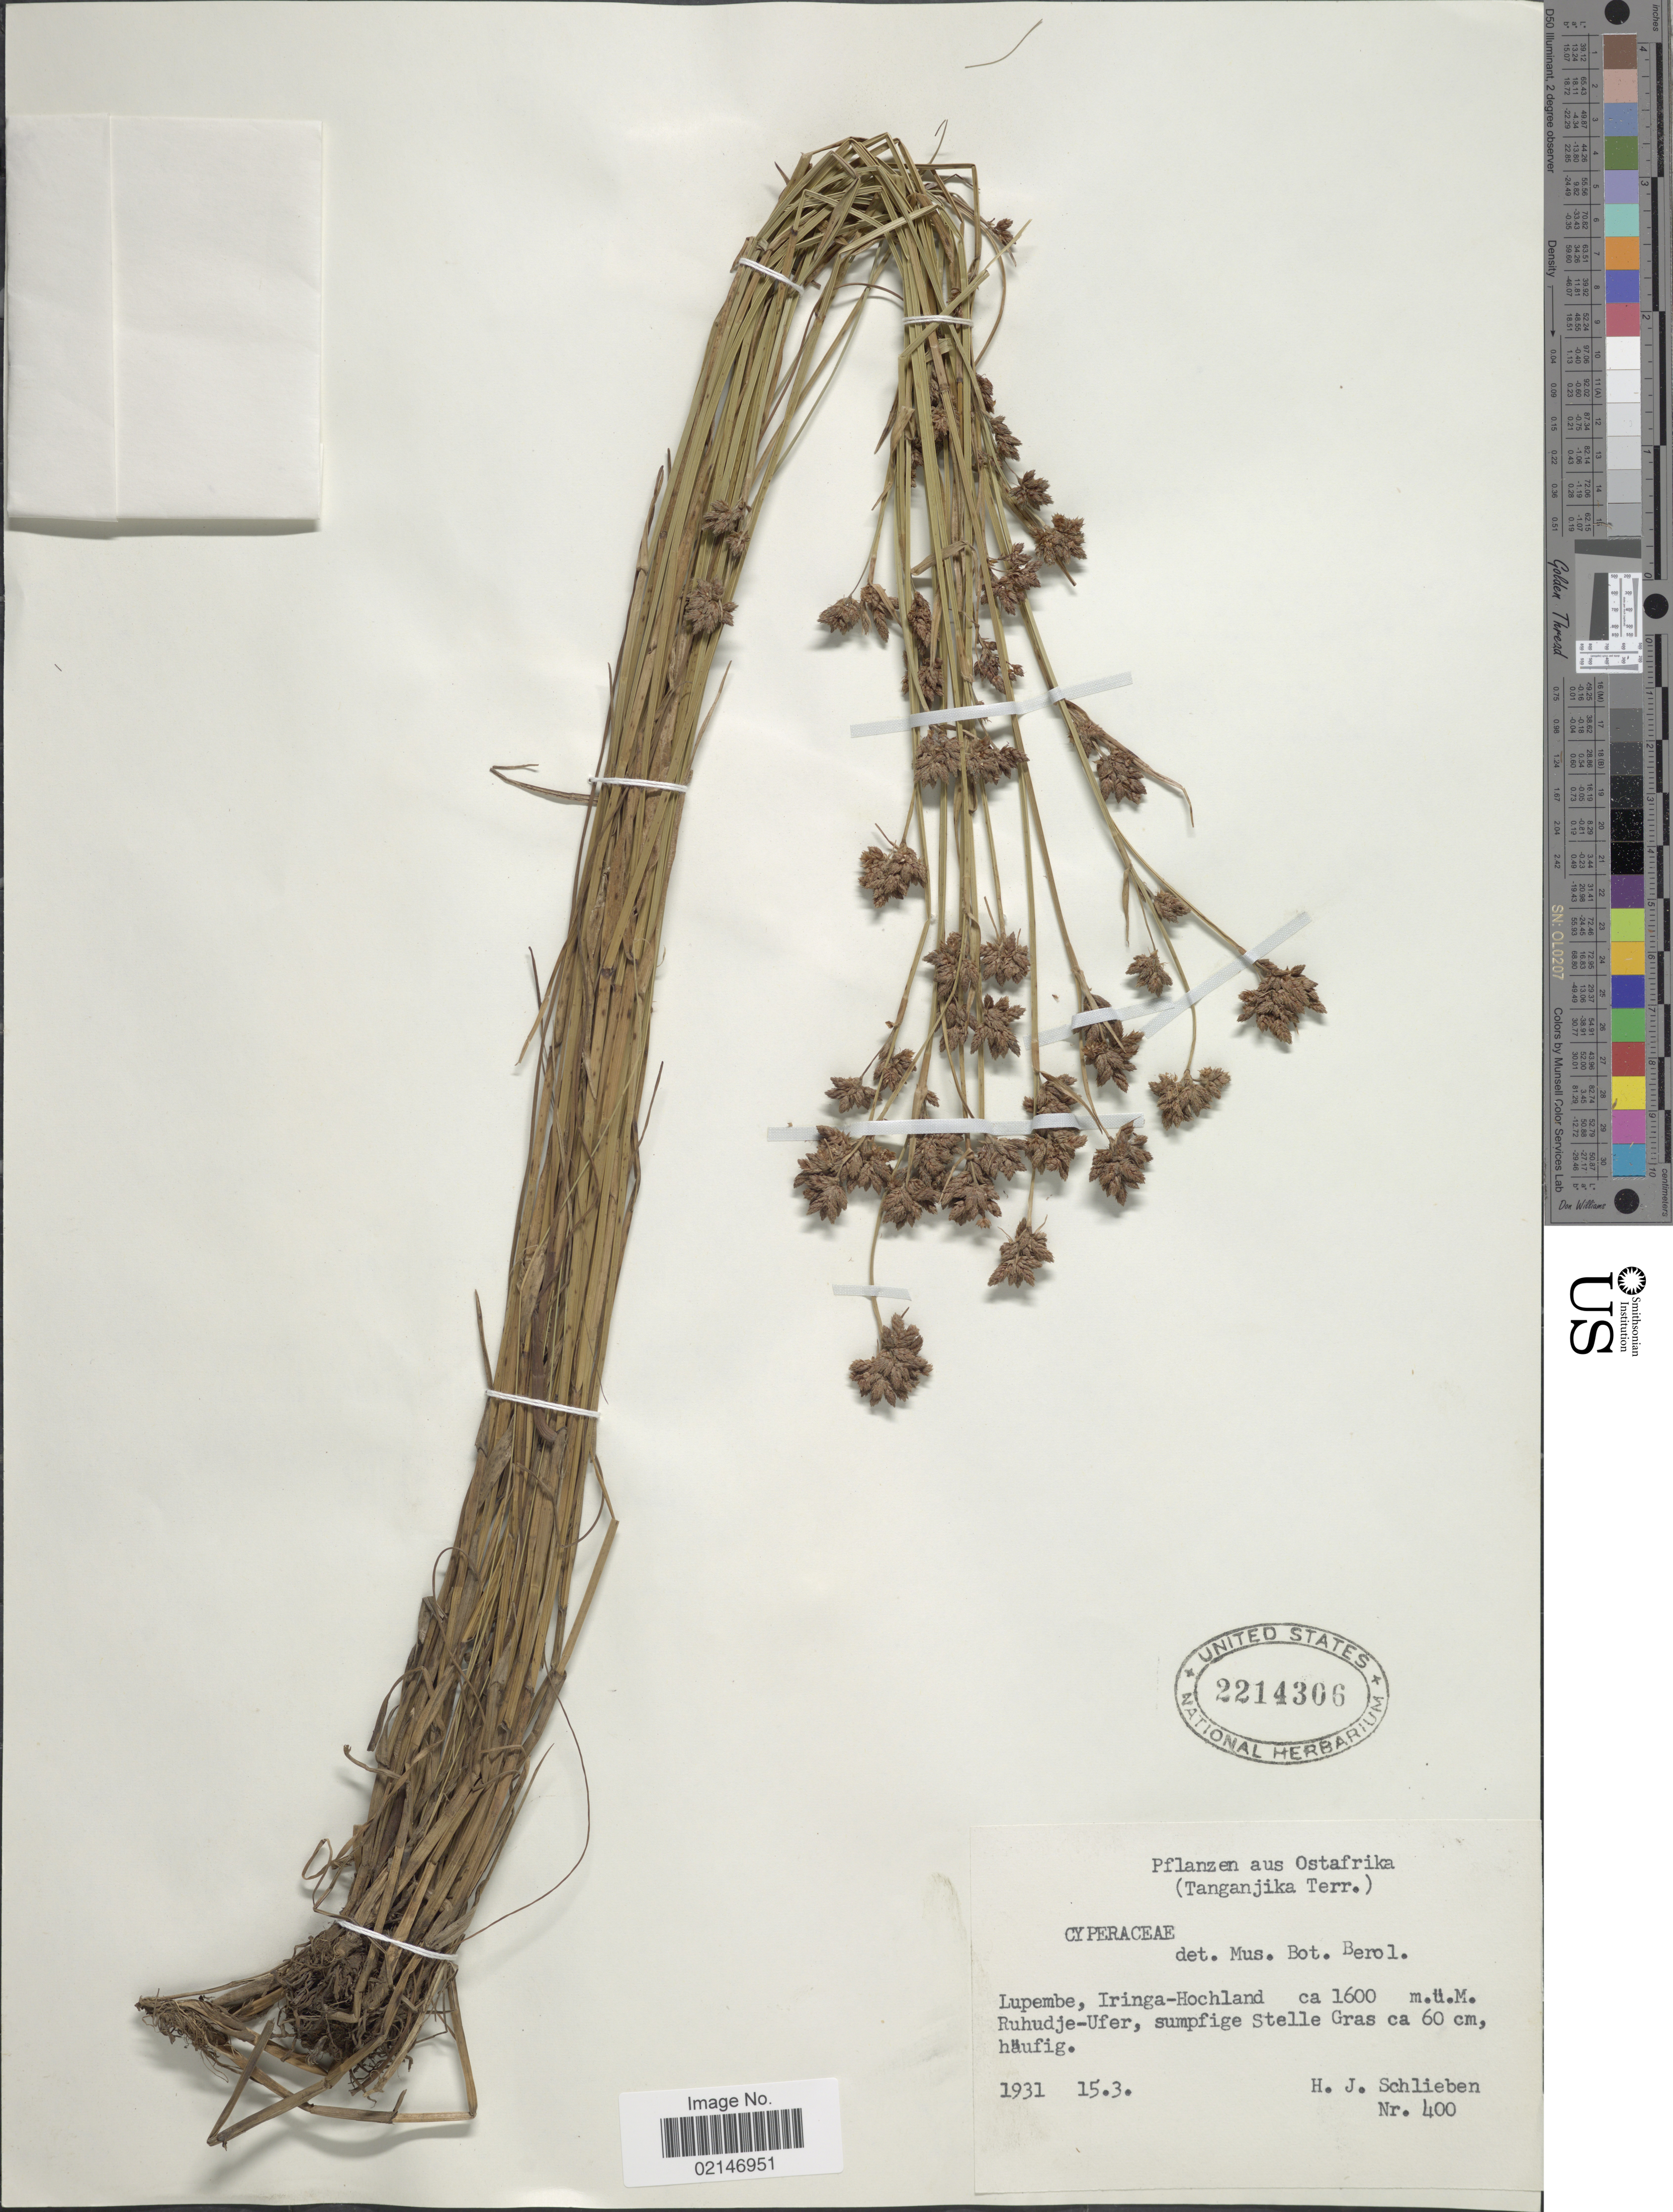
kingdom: Plantae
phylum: Tracheophyta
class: Liliopsida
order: Poales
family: Cyperaceae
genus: Fuirena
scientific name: Fuirena claviseta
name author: Peter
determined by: Strong, Mark T., (BOT), Smithsonian Institution - National Museum of Natural History (UNITED STATES)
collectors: H. J. Schlieben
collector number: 400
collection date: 1931-03-15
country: Tanzania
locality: Aus Ostafrika (Tanganjika Terr.) Lupembe, Iringa-Hochland, Ruhudje-Ufer, sumpfige Stelle Gras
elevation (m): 1600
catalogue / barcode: US 2214306